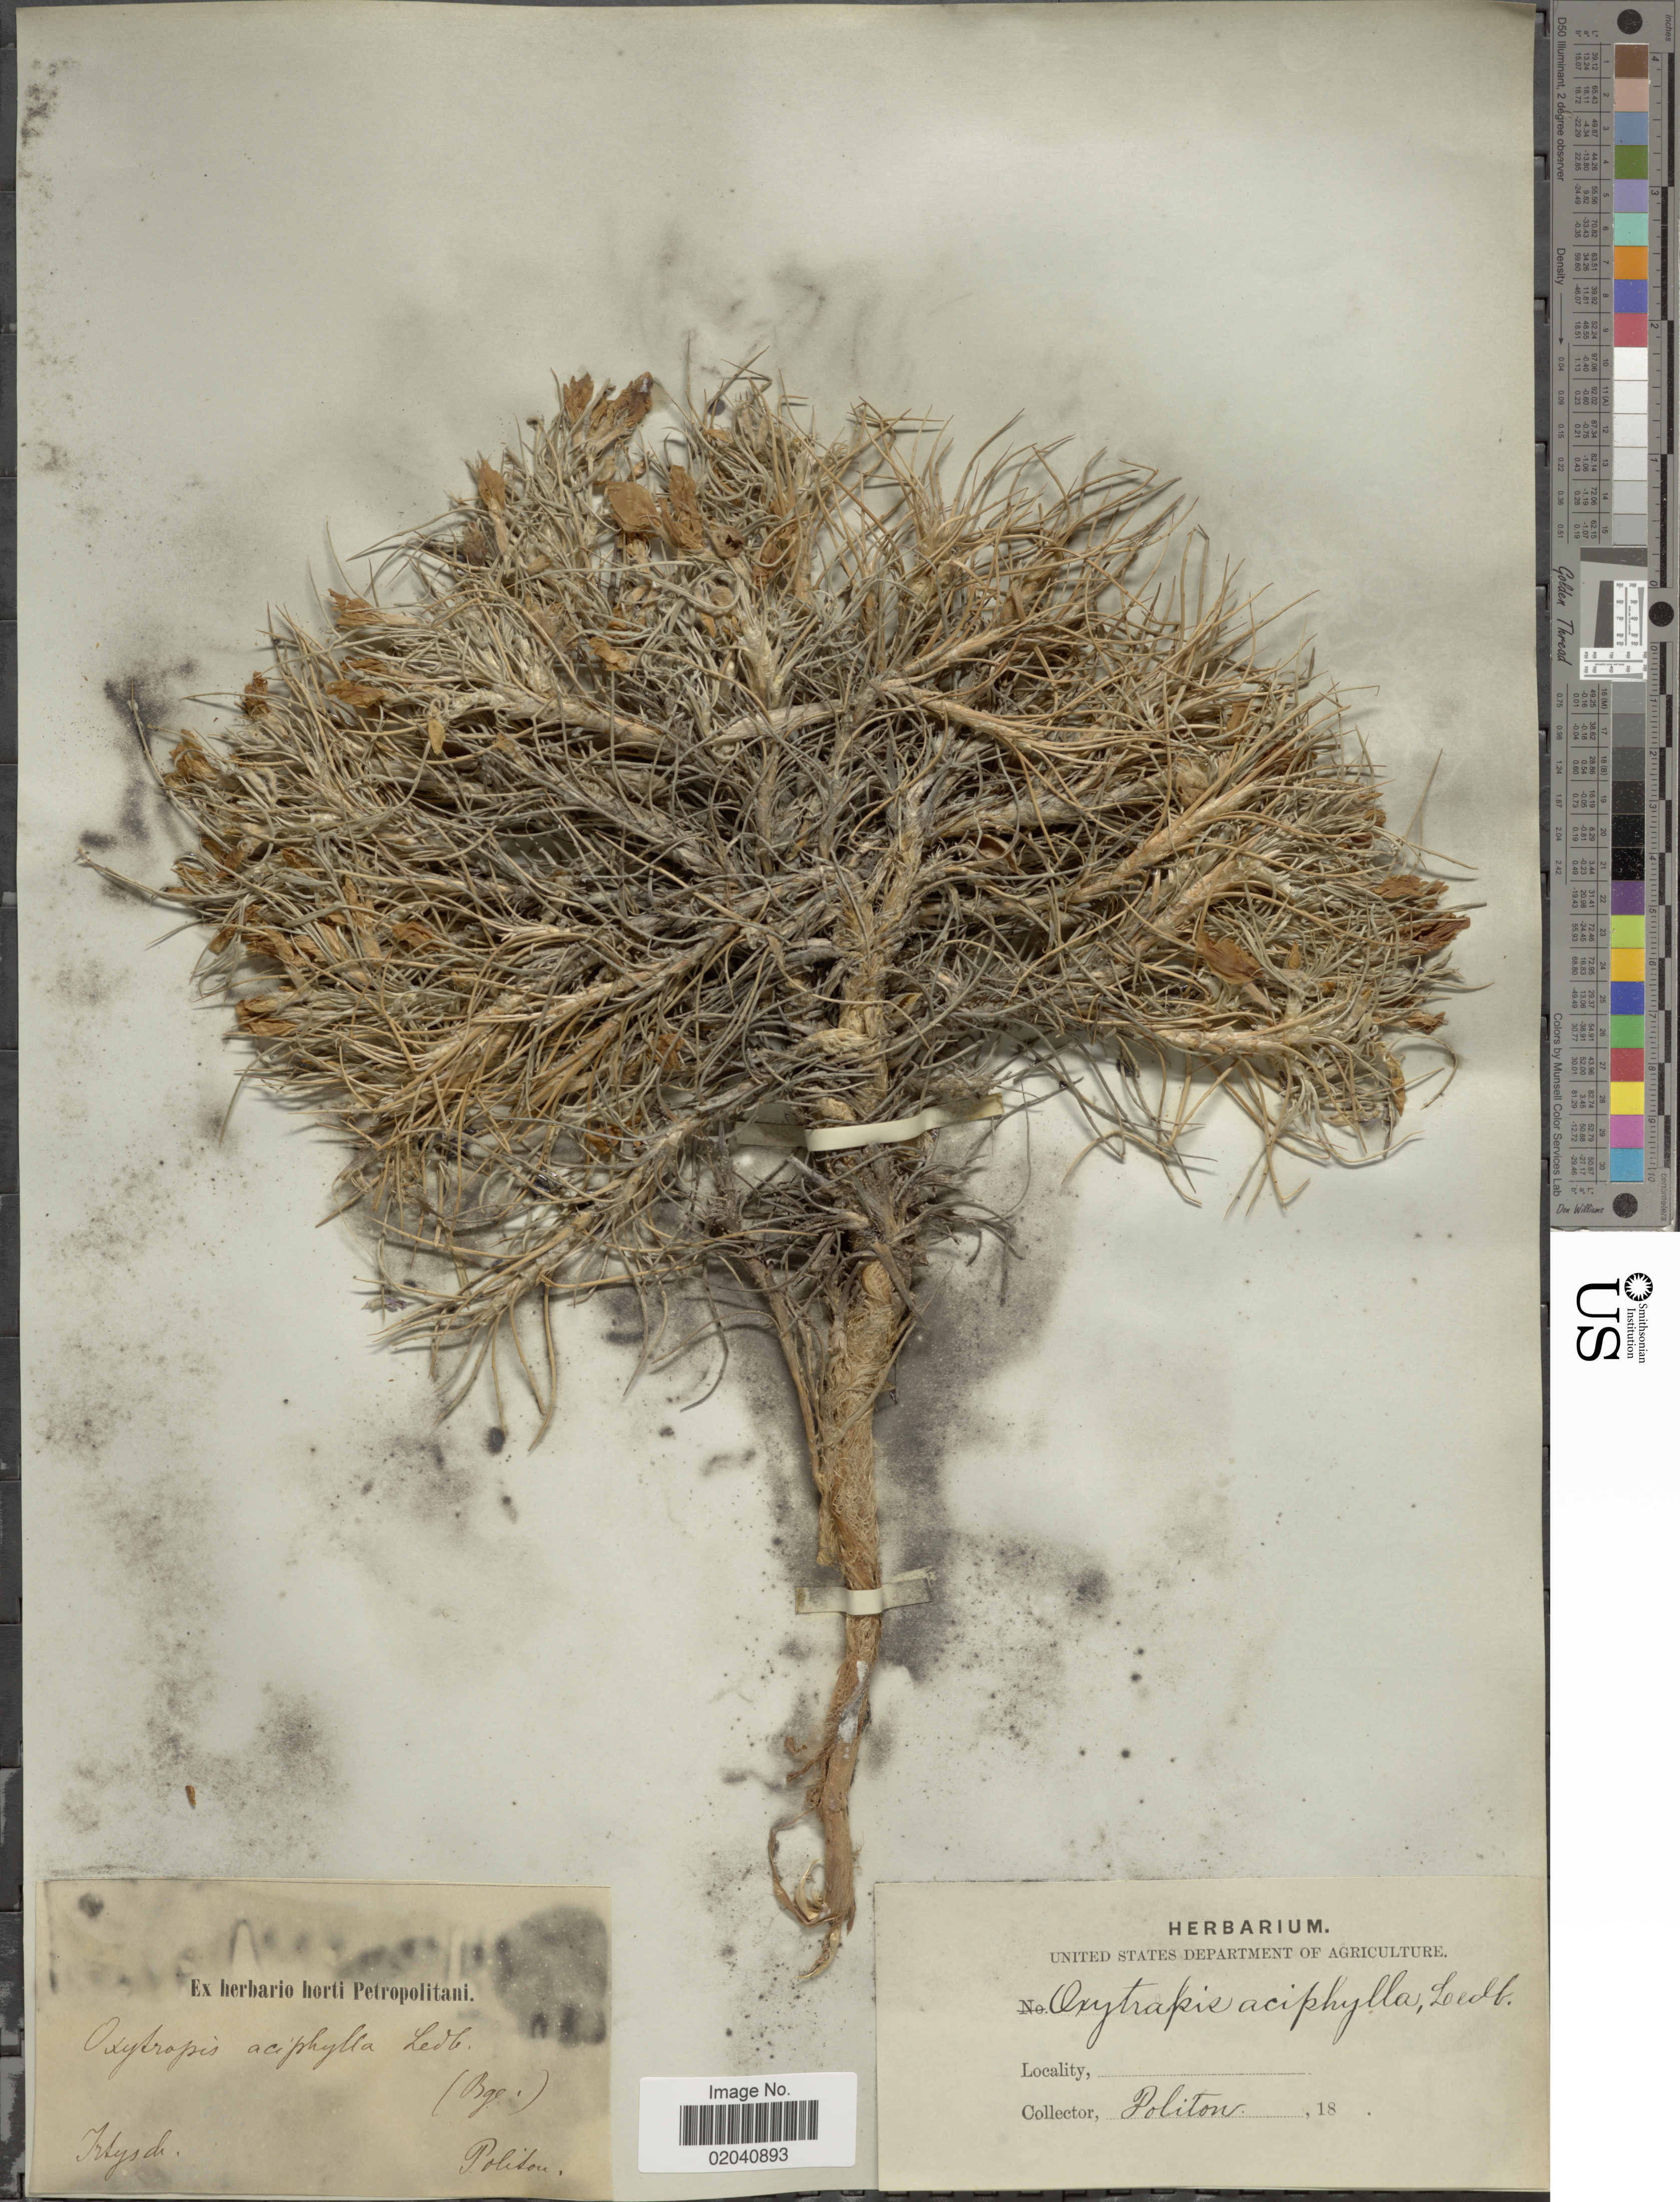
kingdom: Plantae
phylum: Tracheophyta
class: Magnoliopsida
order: Fabales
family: Fabaceae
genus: Oxytropis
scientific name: Oxytropis aciphylla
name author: Ledeb.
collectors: -. Politow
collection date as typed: Transcribed d/m/y: //18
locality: Irtysch